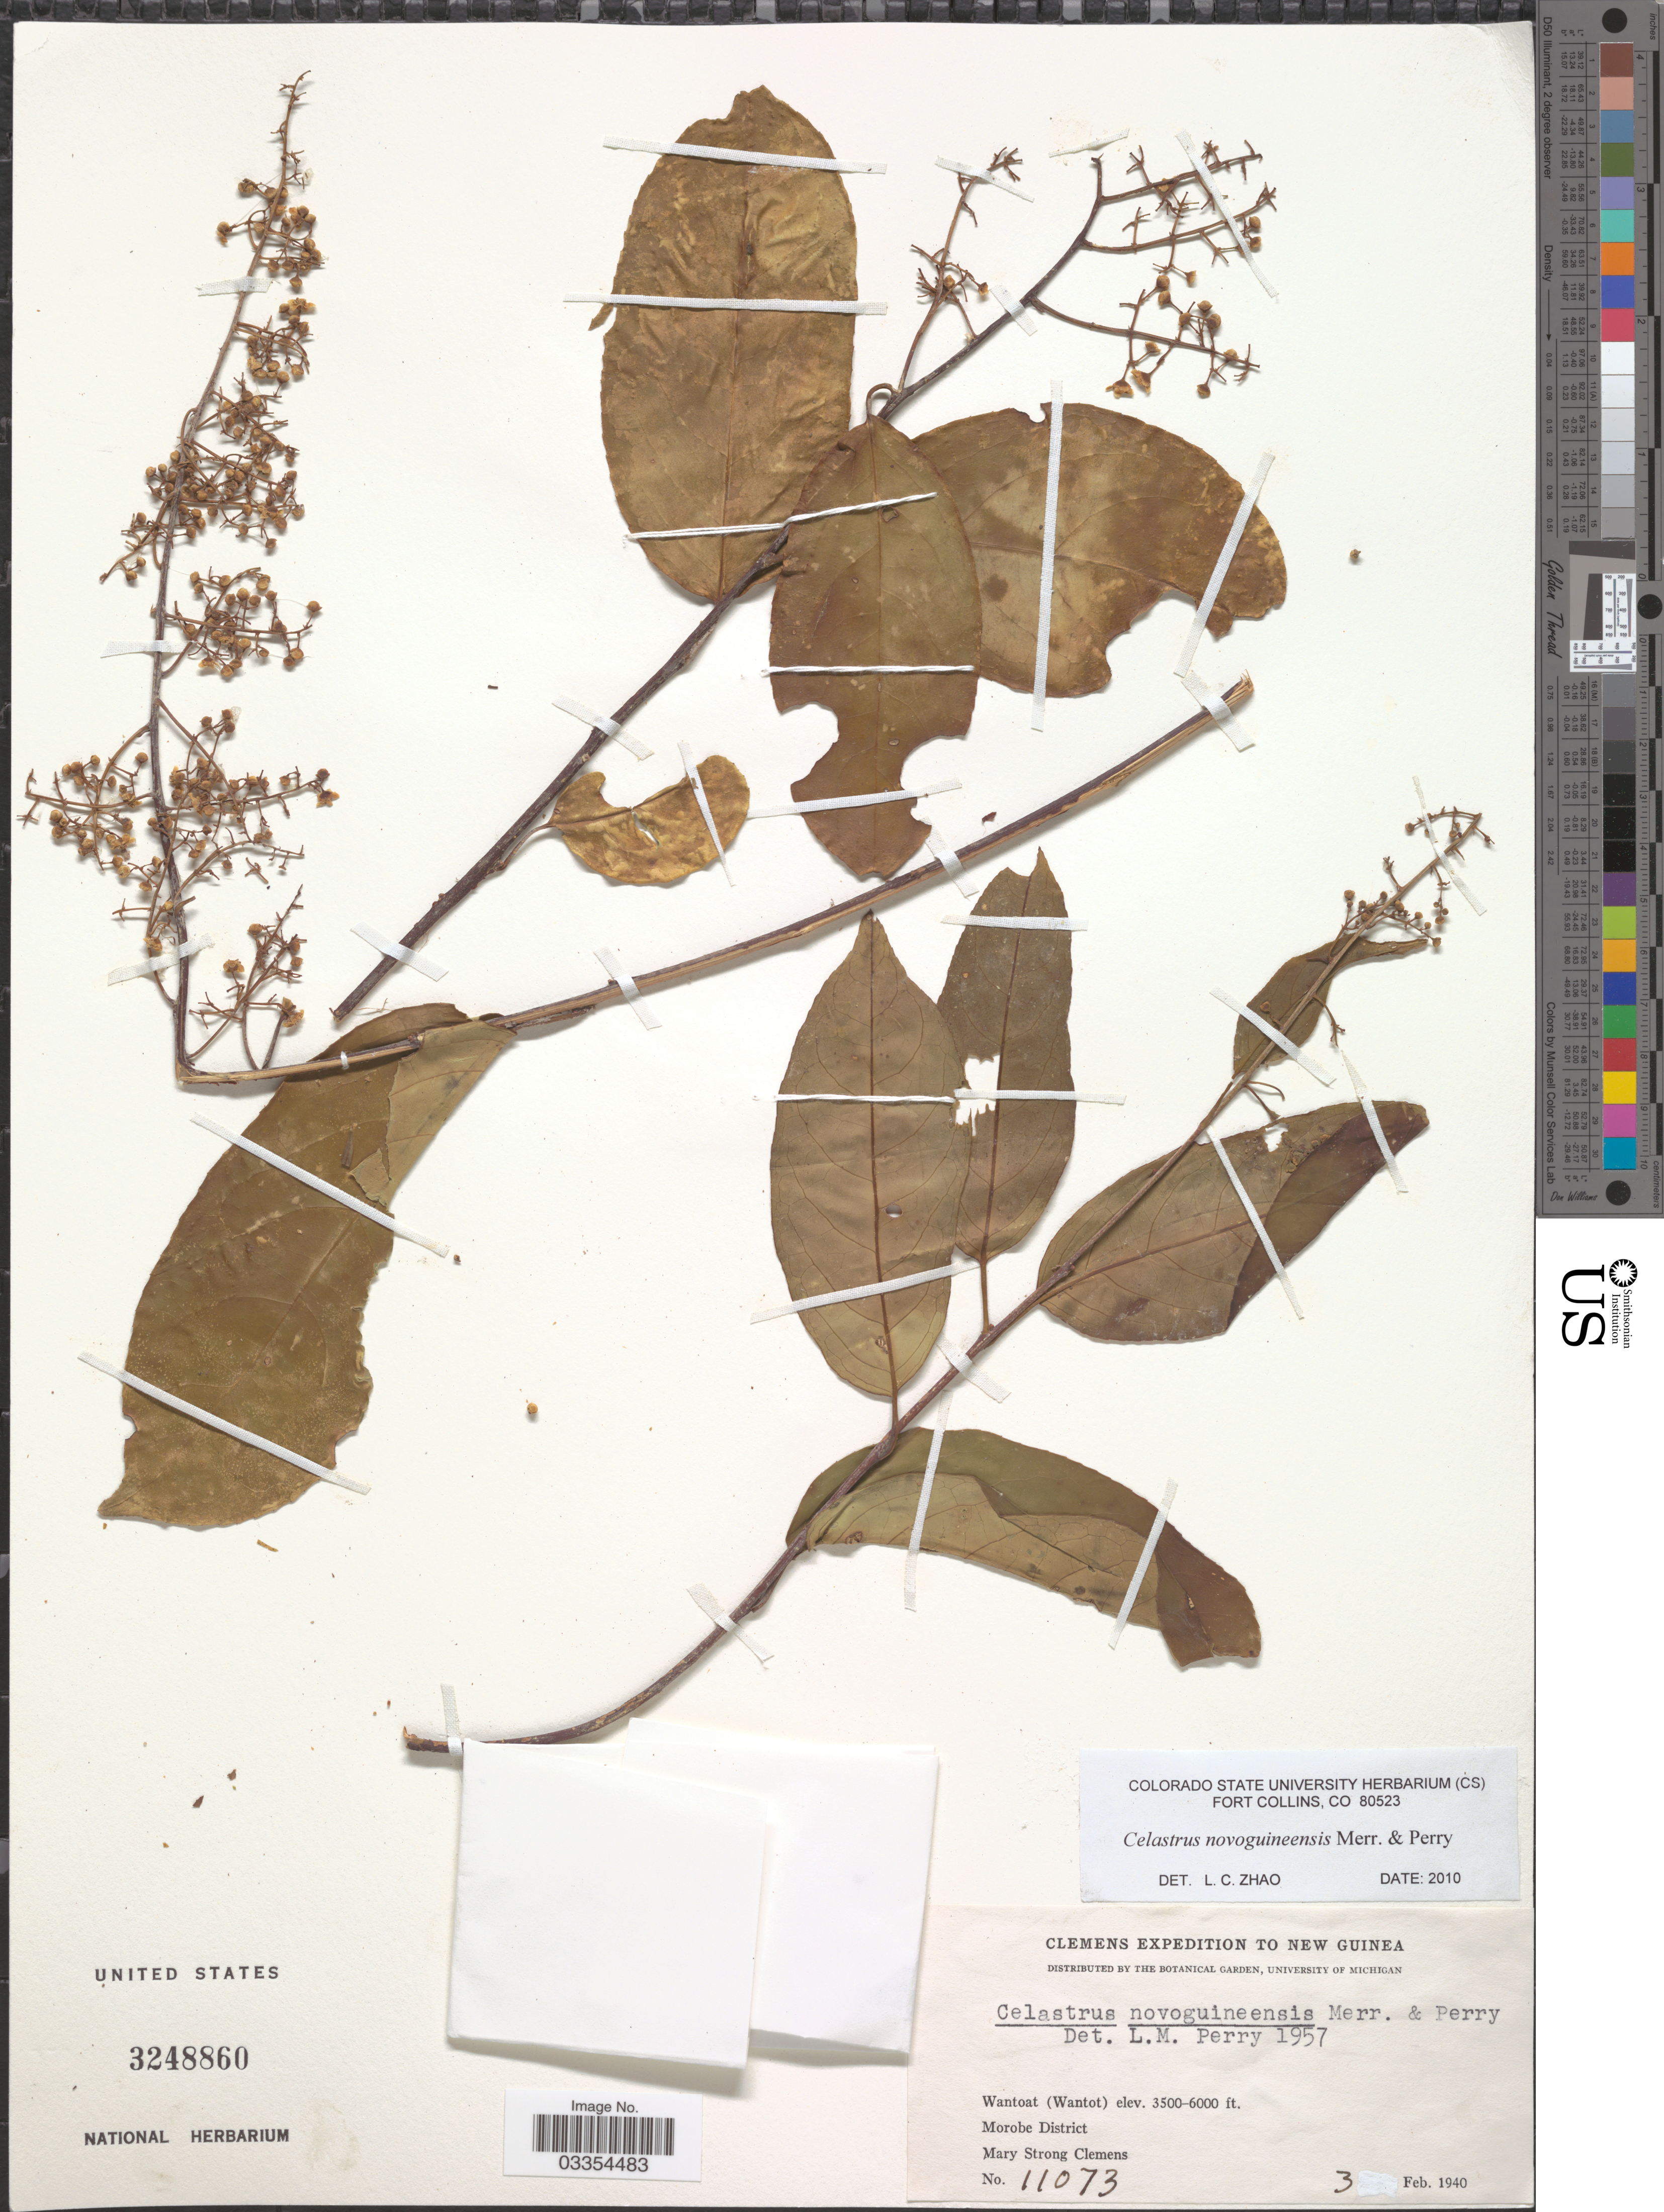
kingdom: Plantae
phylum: Tracheophyta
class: Magnoliopsida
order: Celastrales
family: Celastraceae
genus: Celastrus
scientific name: Celastrus novoguineensis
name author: Merr. & L.M. Perry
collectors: M. S. Clemens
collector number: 11073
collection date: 1940-02-03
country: Papua New Guinea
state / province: Morobe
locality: New Guinea, Wantoat (Wantot), Morobe District.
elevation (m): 1067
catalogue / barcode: US 3248860